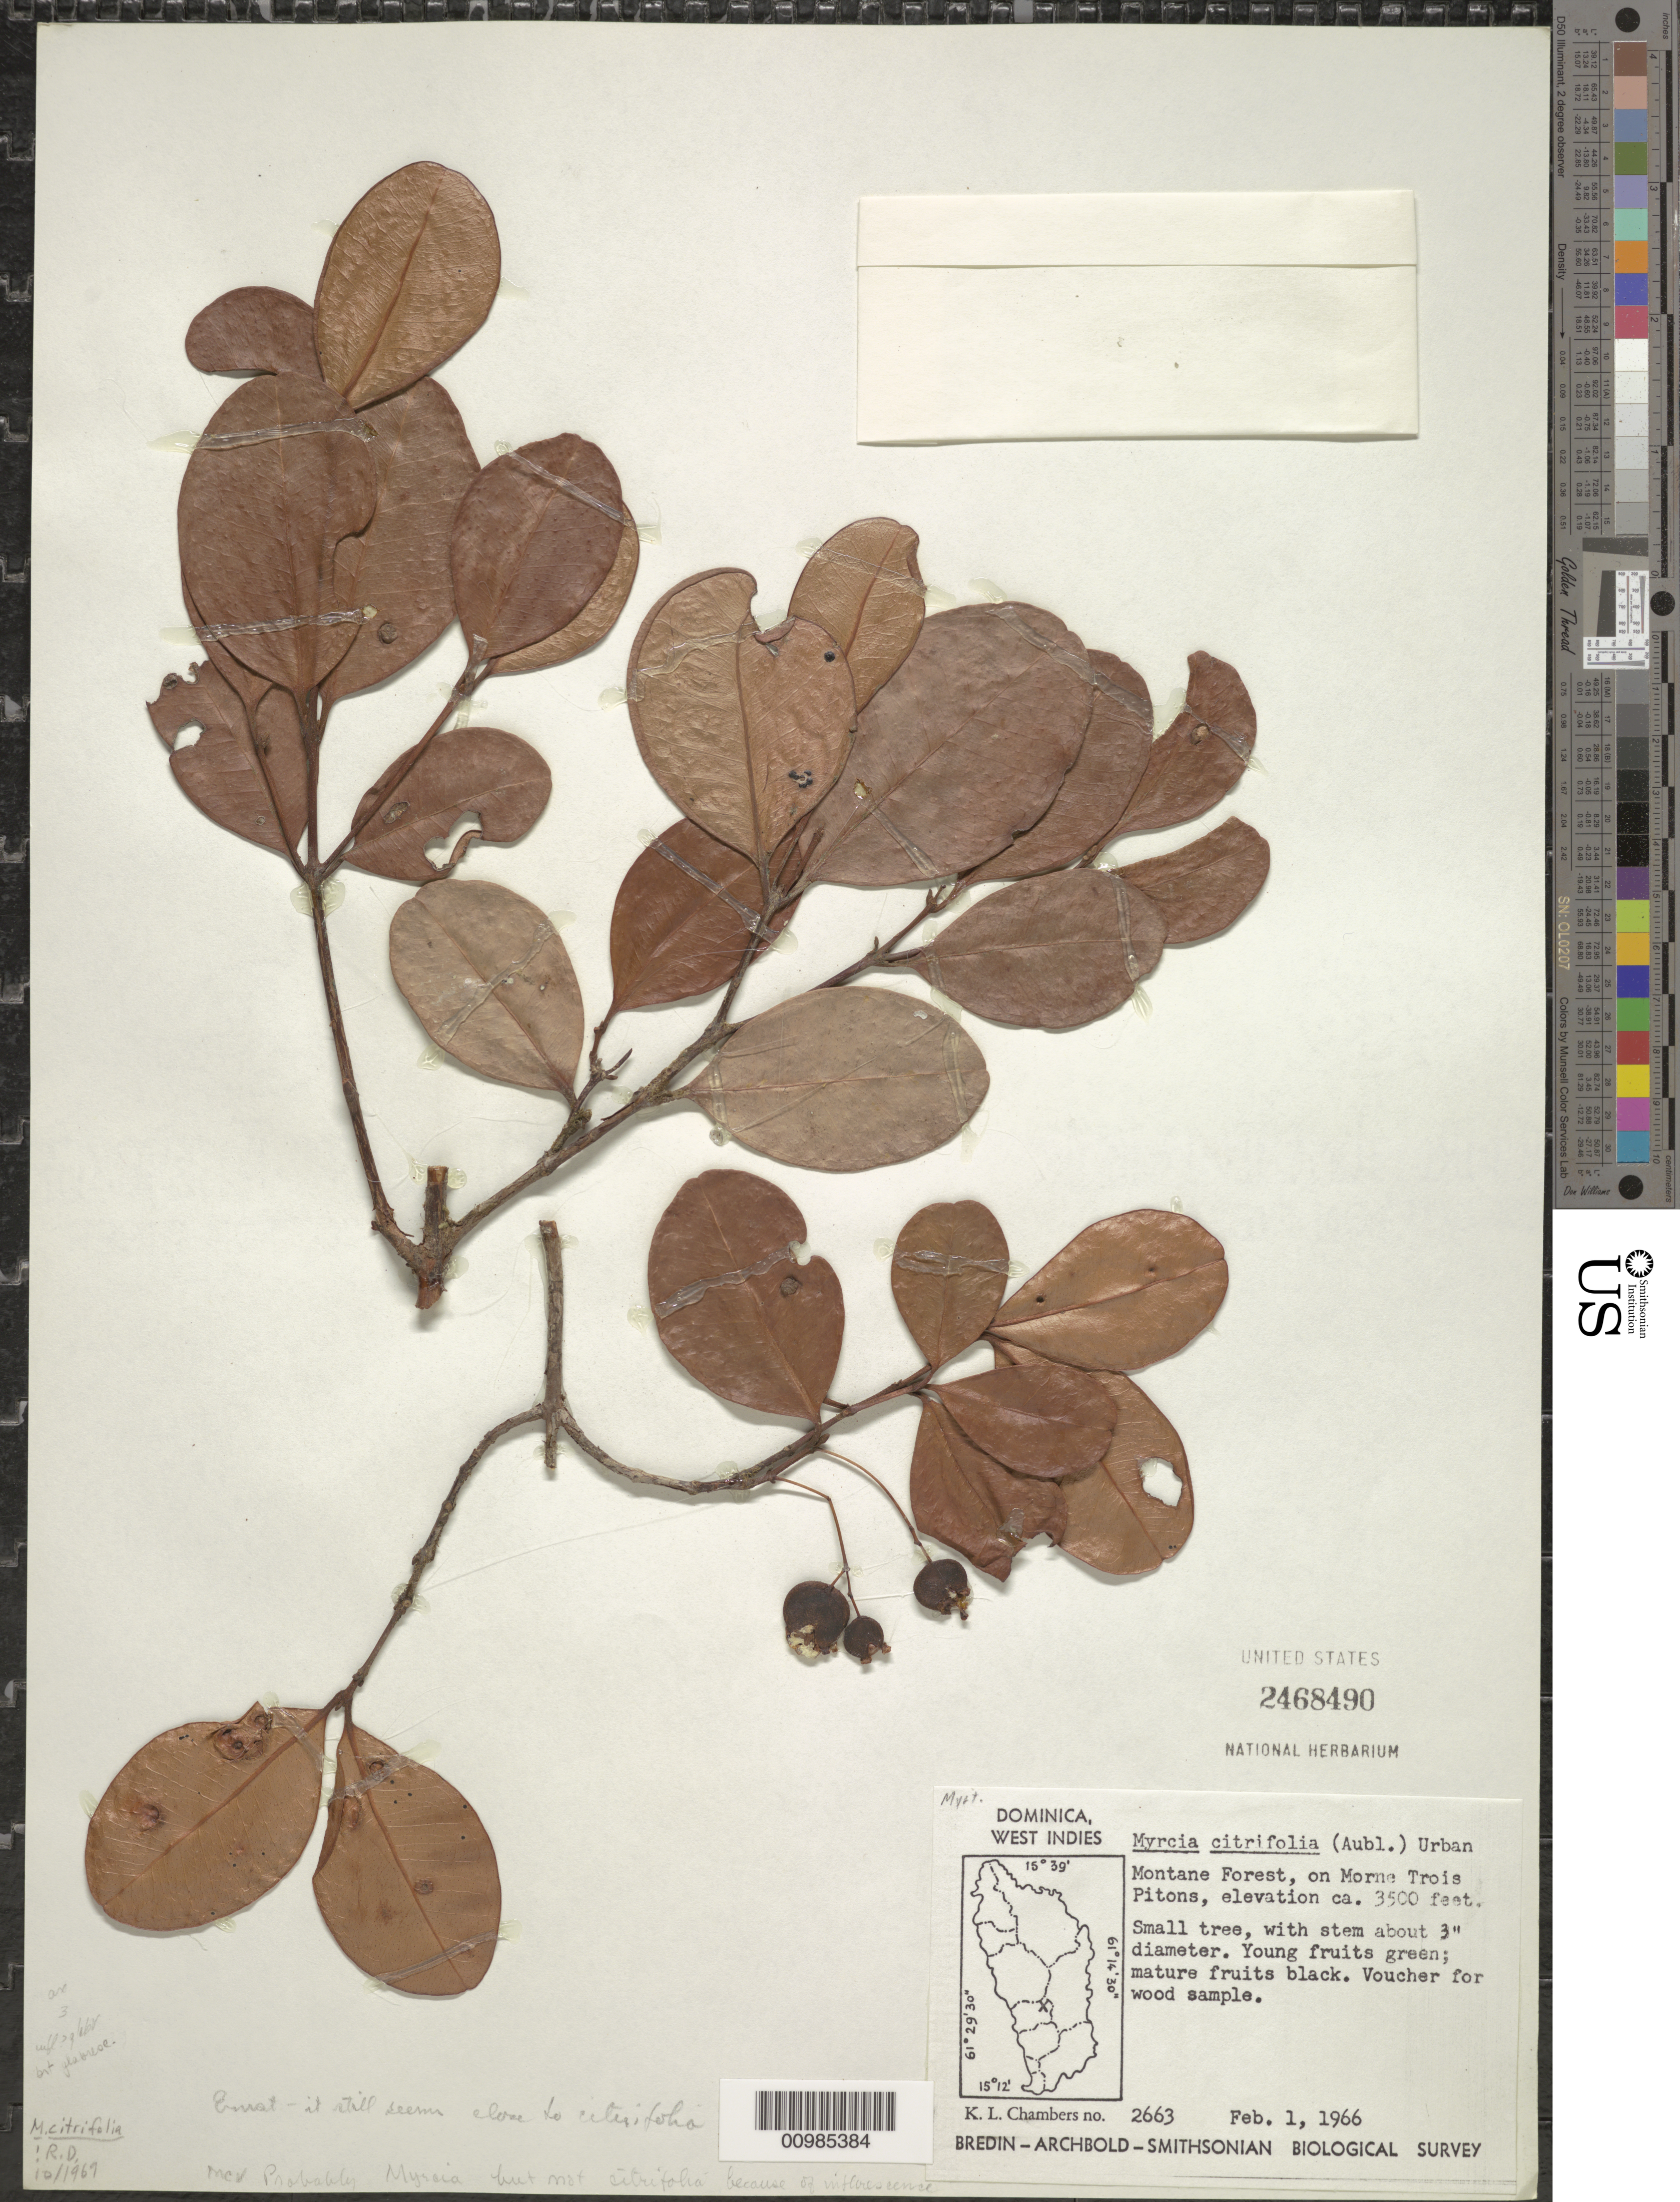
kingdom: Plantae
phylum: Tracheophyta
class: Magnoliopsida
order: Myrtales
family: Myrtaceae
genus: Myrcia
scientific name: Myrcia citrifolia var. imrayana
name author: (Griseb.) Stehlé & Quentin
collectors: K. L. Chambers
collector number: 2663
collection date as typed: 01 Feb 1966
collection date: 1966-02-01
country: Dominica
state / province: St. Paul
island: Dominica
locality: Morne Trois Pitons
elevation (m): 1067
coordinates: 0 N, 0 E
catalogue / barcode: US 2468490